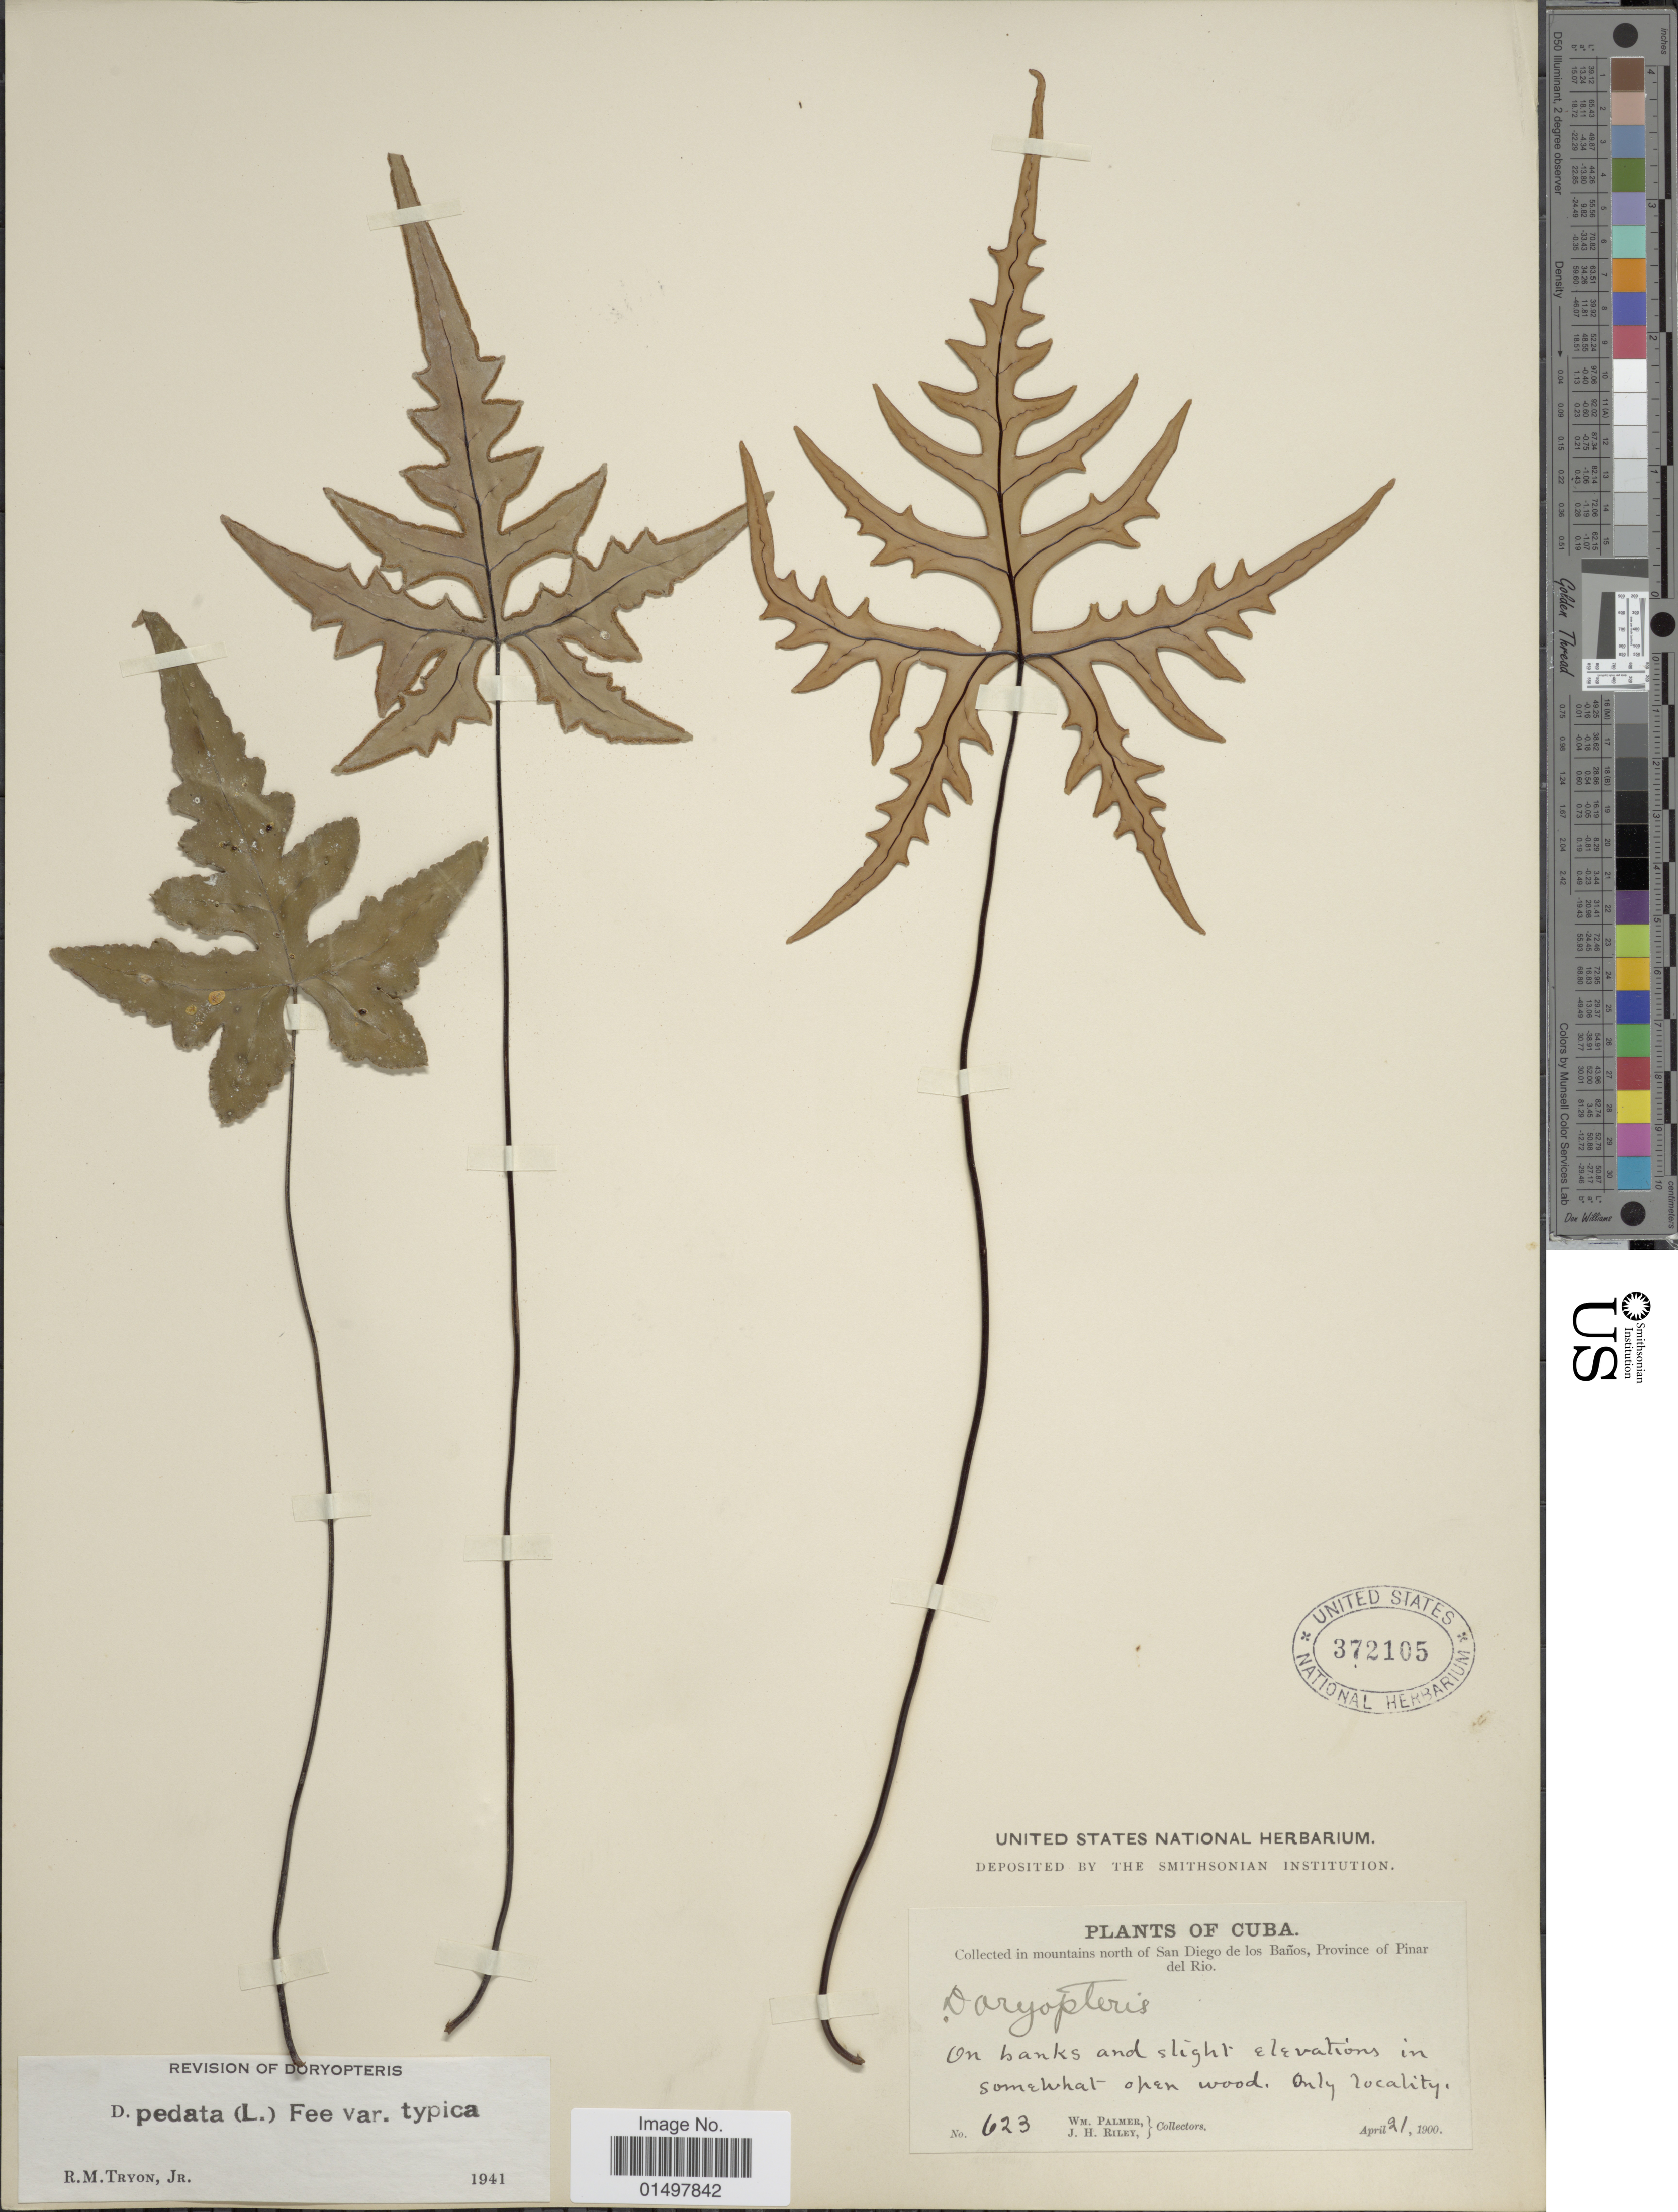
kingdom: Plantae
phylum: Tracheophyta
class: Polypodiopsida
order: Polypodiales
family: Pteridaceae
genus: Doryopteris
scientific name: Doryopteris pedata var. typica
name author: (L.) Fée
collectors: W. Palmer & J. H. Riley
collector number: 623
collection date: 1900-04-21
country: Cuba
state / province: Pinar del Río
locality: In mountains north of San Diego de los Banos, Province of Pinar del Rio.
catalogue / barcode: US 372105